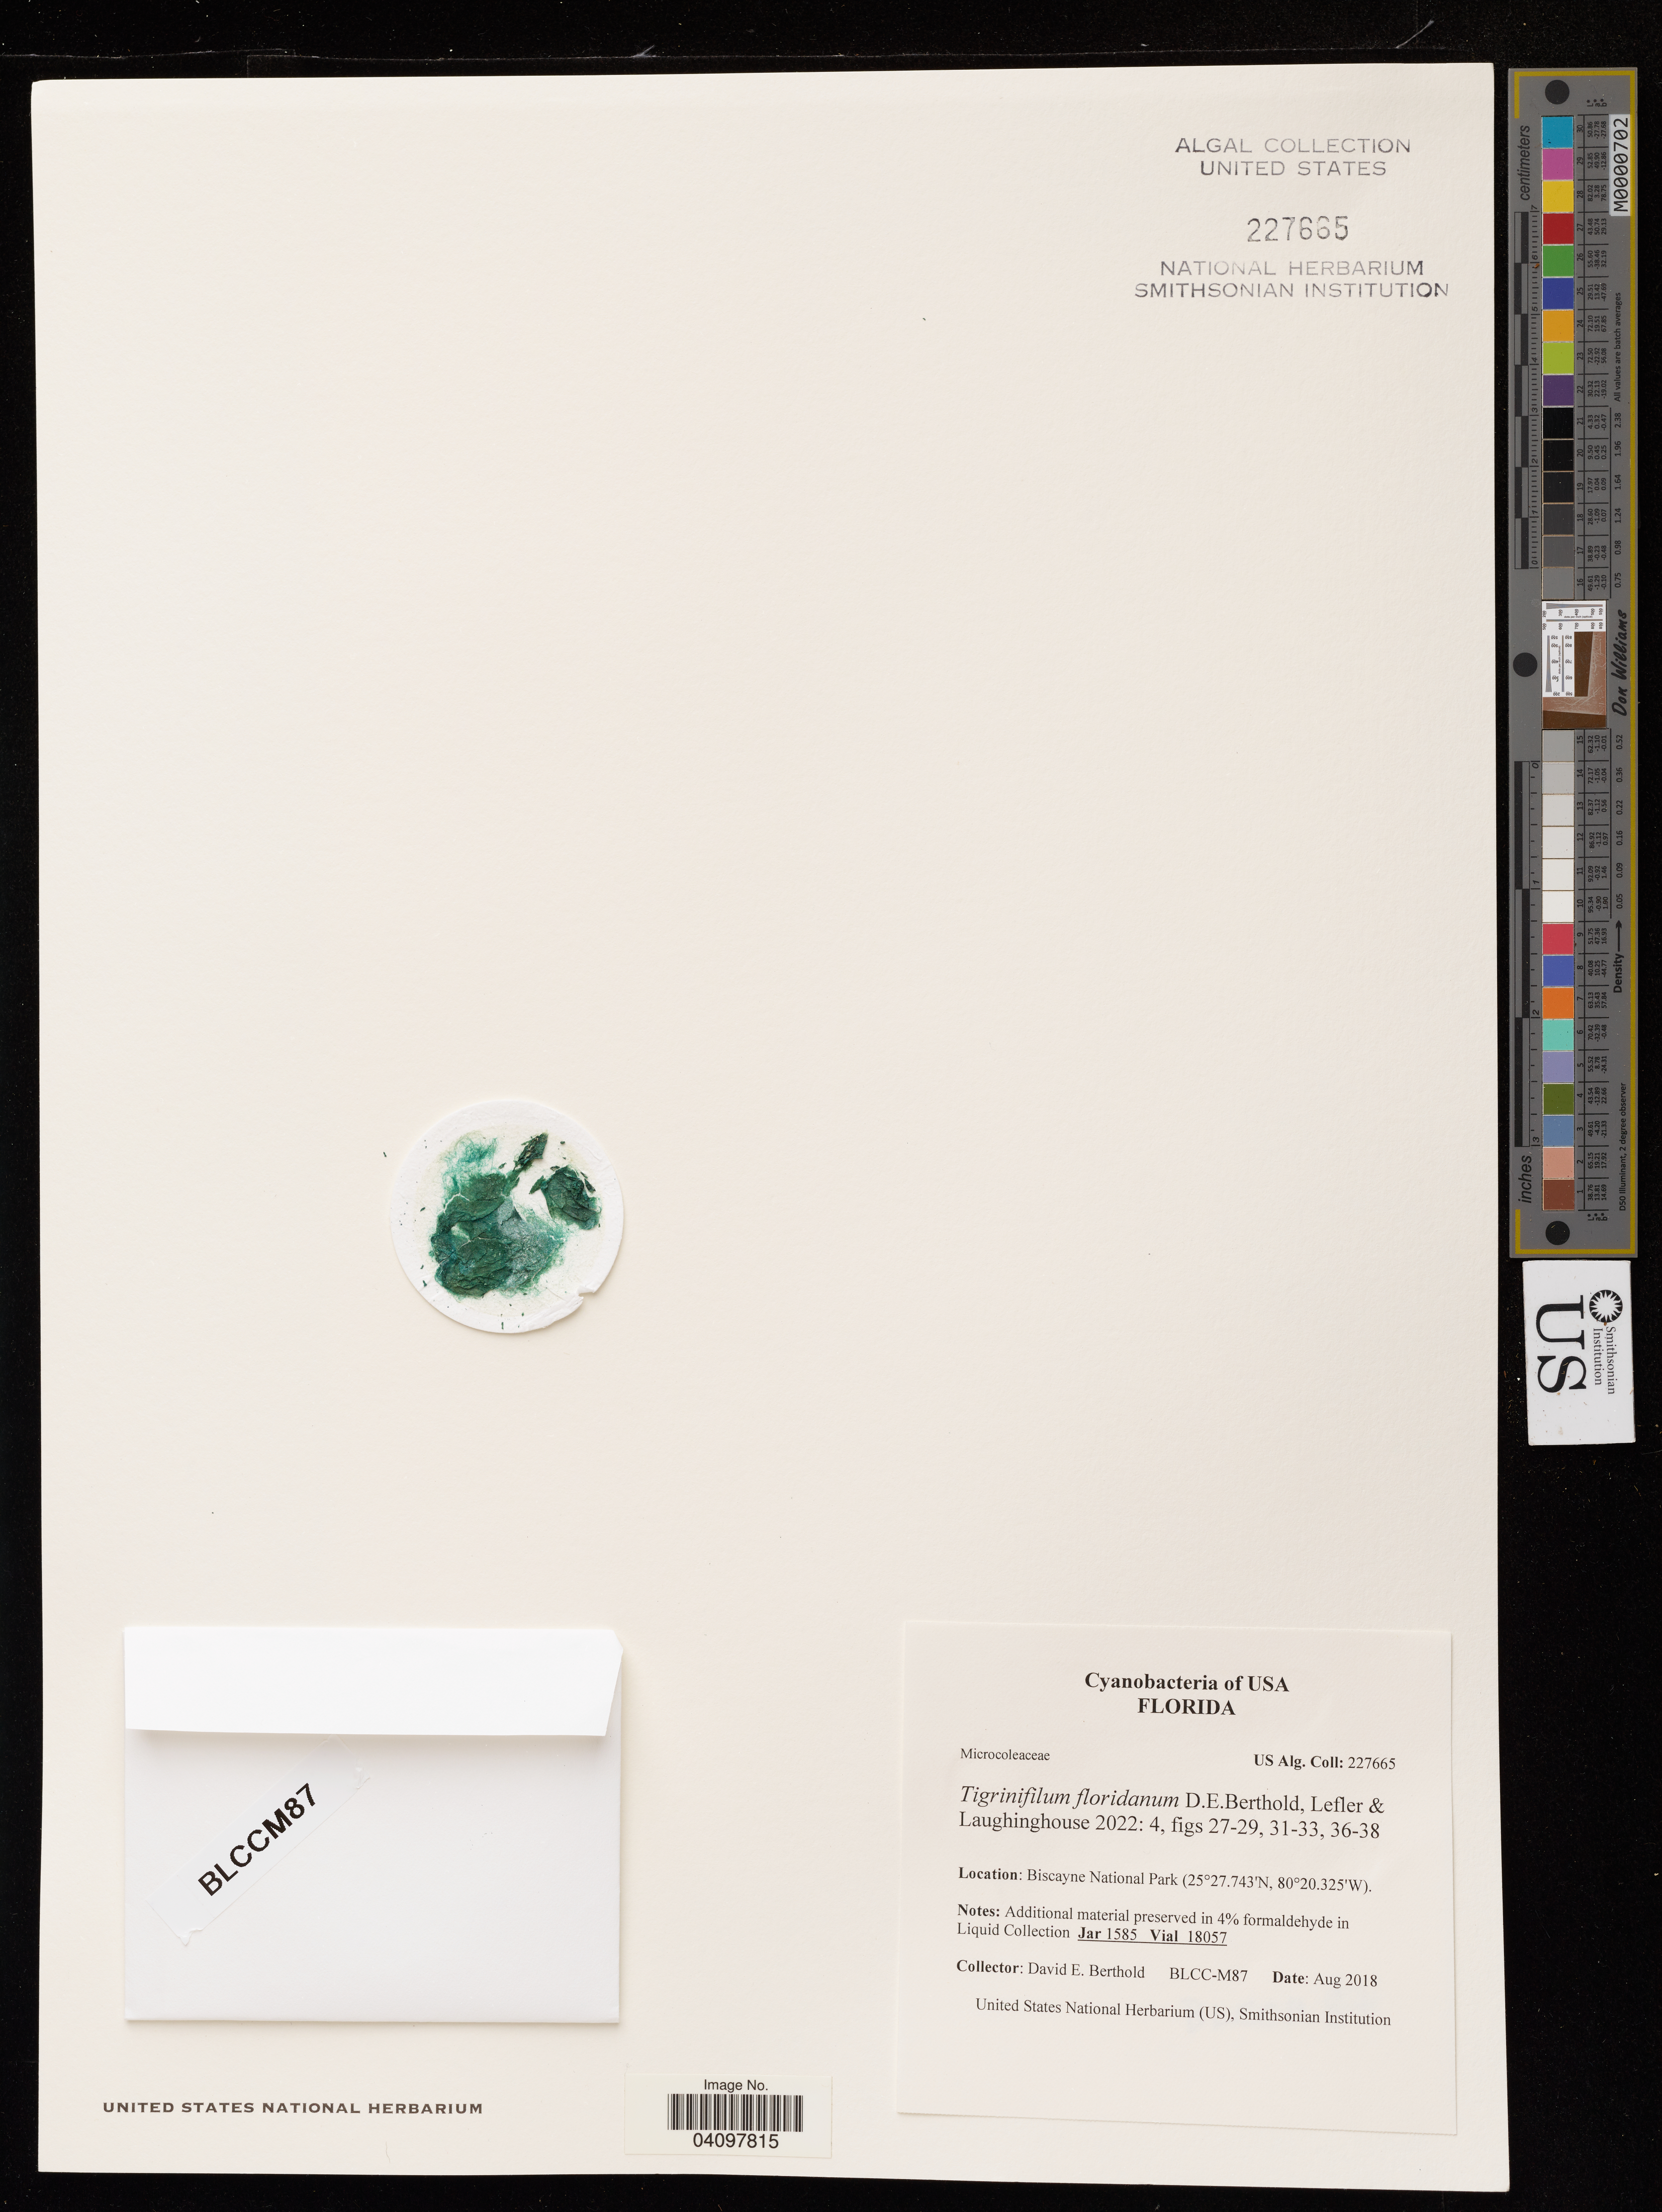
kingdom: Bacteria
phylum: Cyanobacteria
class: Cyanobacteriia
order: Cyanobacteriales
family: Microcoleaceae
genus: Tigrinifilum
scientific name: Tigrinifilum floridanum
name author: D.E. Berthold et al.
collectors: D. Berthold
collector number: BLCC-M87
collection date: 2018-08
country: United States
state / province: Florida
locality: Biscayne National Park.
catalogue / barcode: US 227665